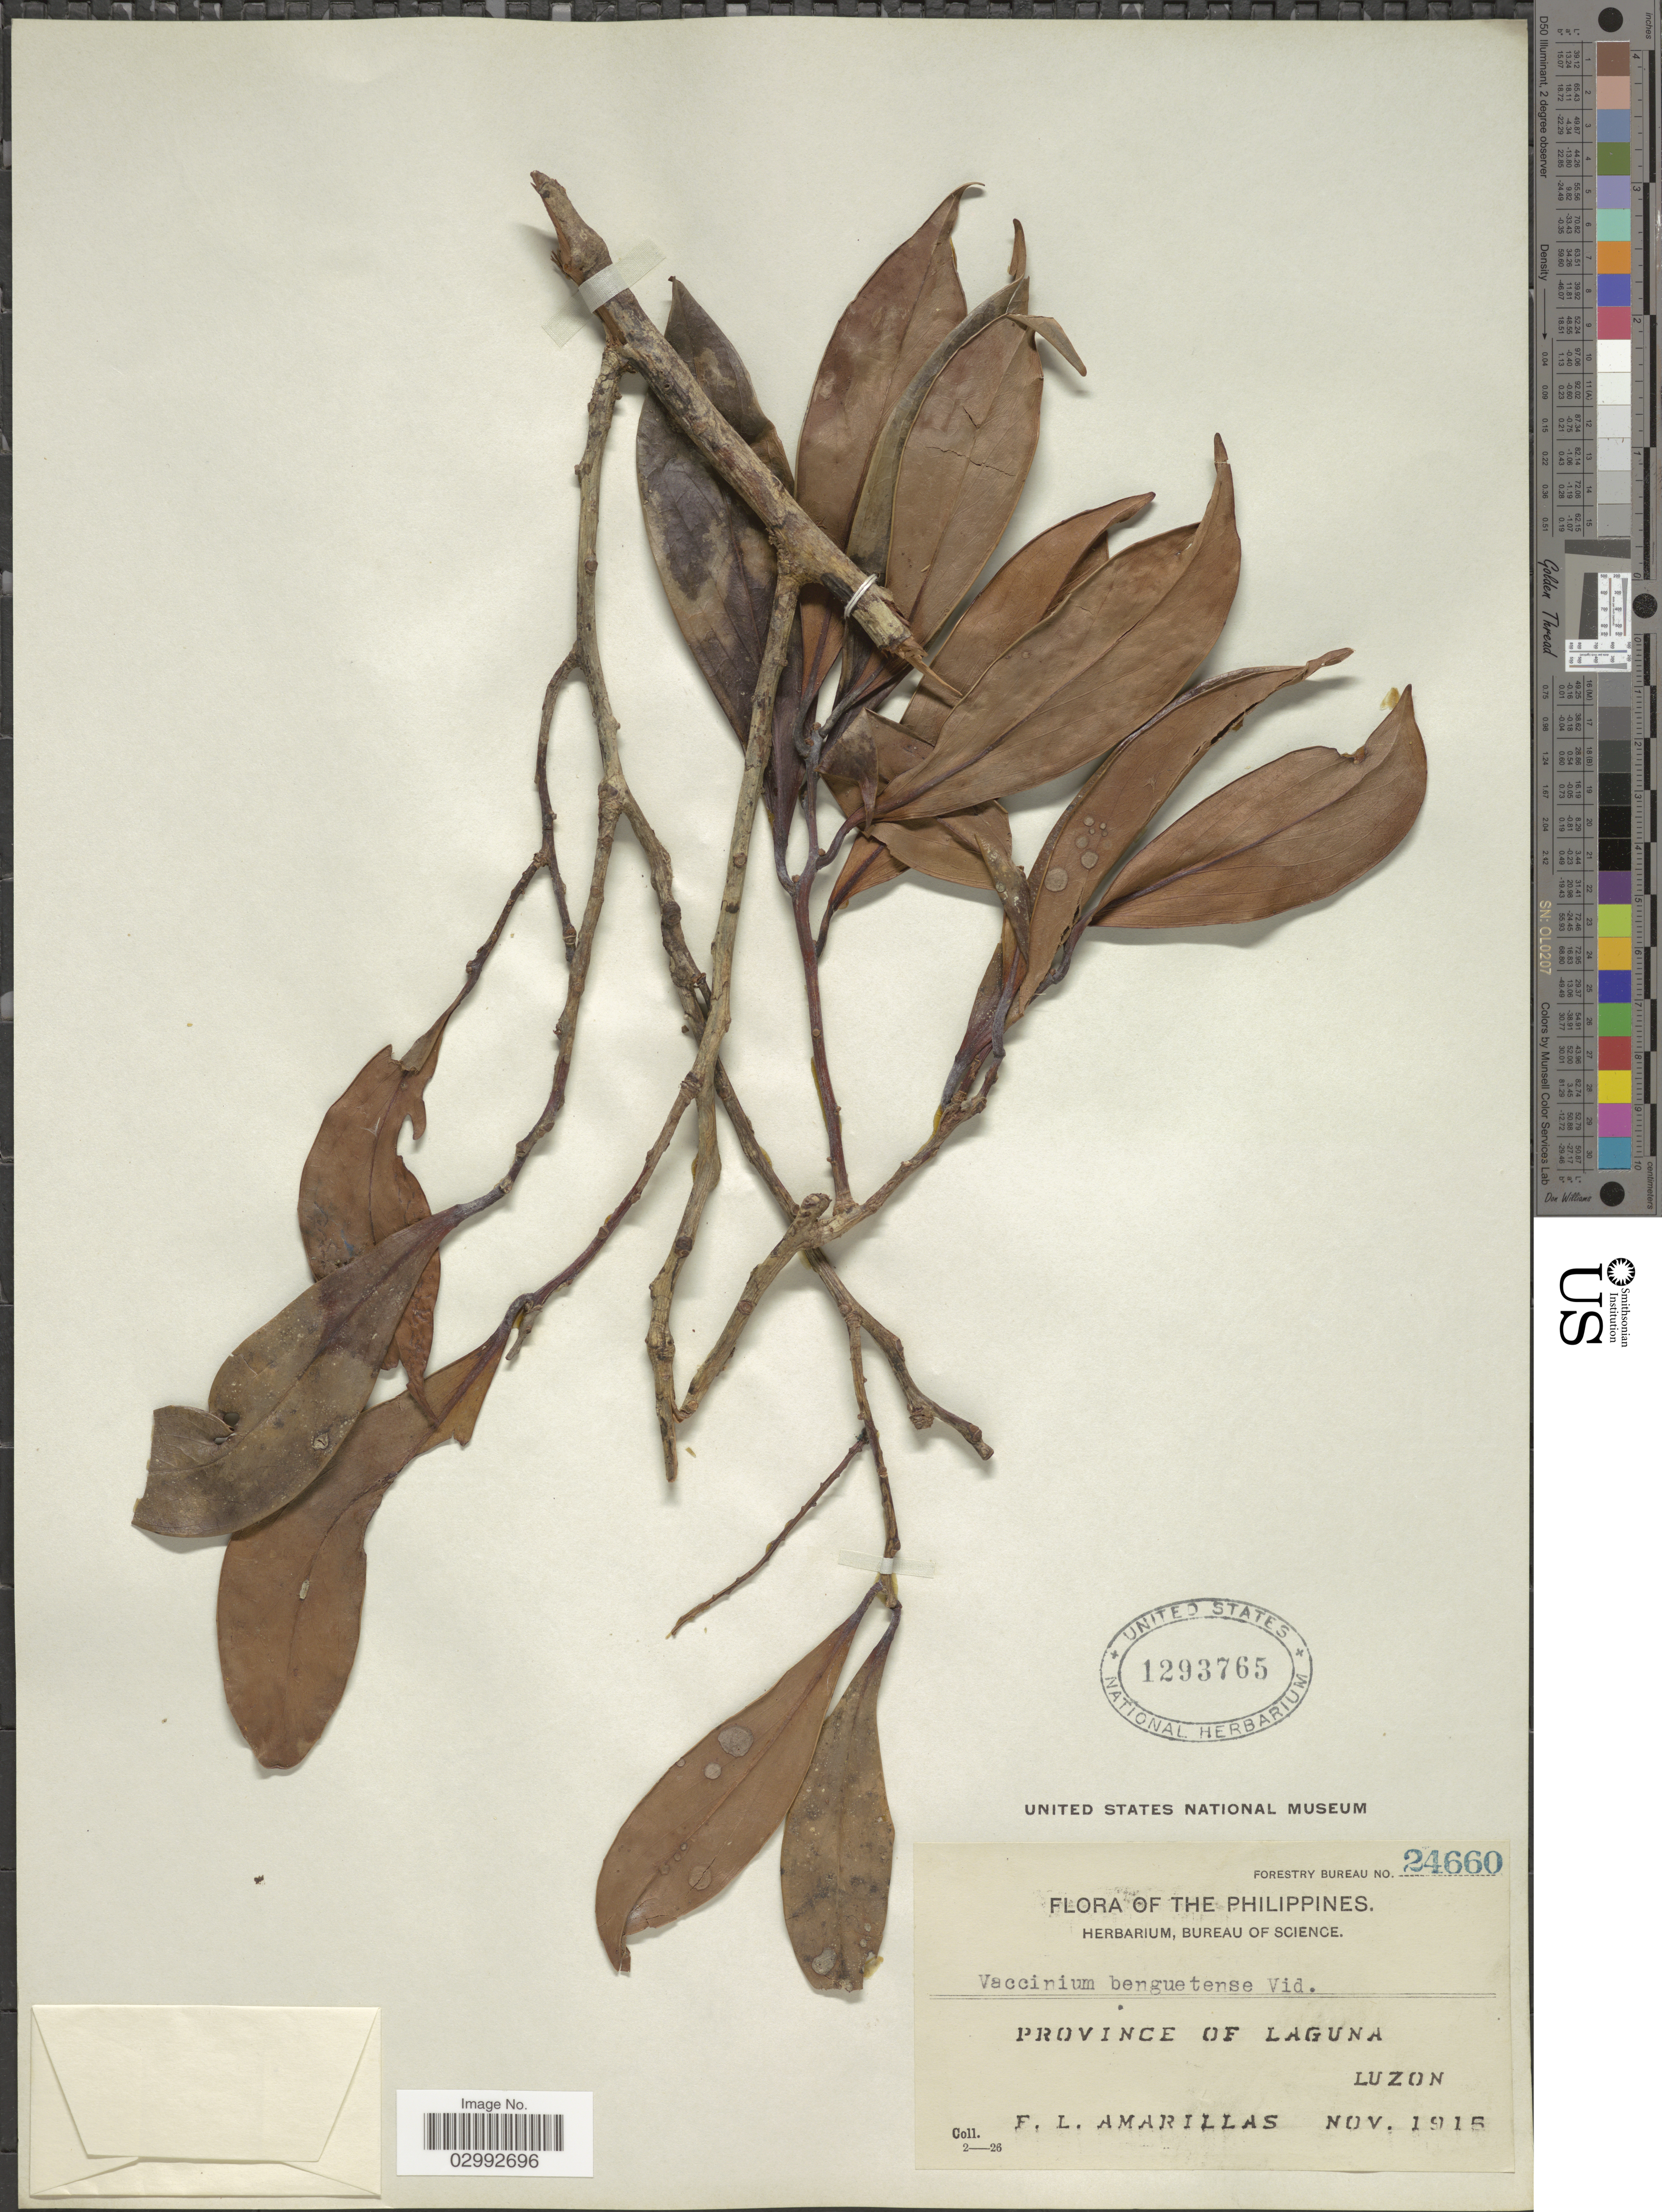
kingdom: Plantae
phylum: Tracheophyta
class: Magnoliopsida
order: Ericales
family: Ericaceae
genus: Vaccinium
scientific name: Vaccinium sp.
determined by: Tamayo, Maverick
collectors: F. Amarillas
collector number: Forestry Bureau 24660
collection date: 1915-11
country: Philippines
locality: Province of Laguna, Luzon.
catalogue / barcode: US 1293765